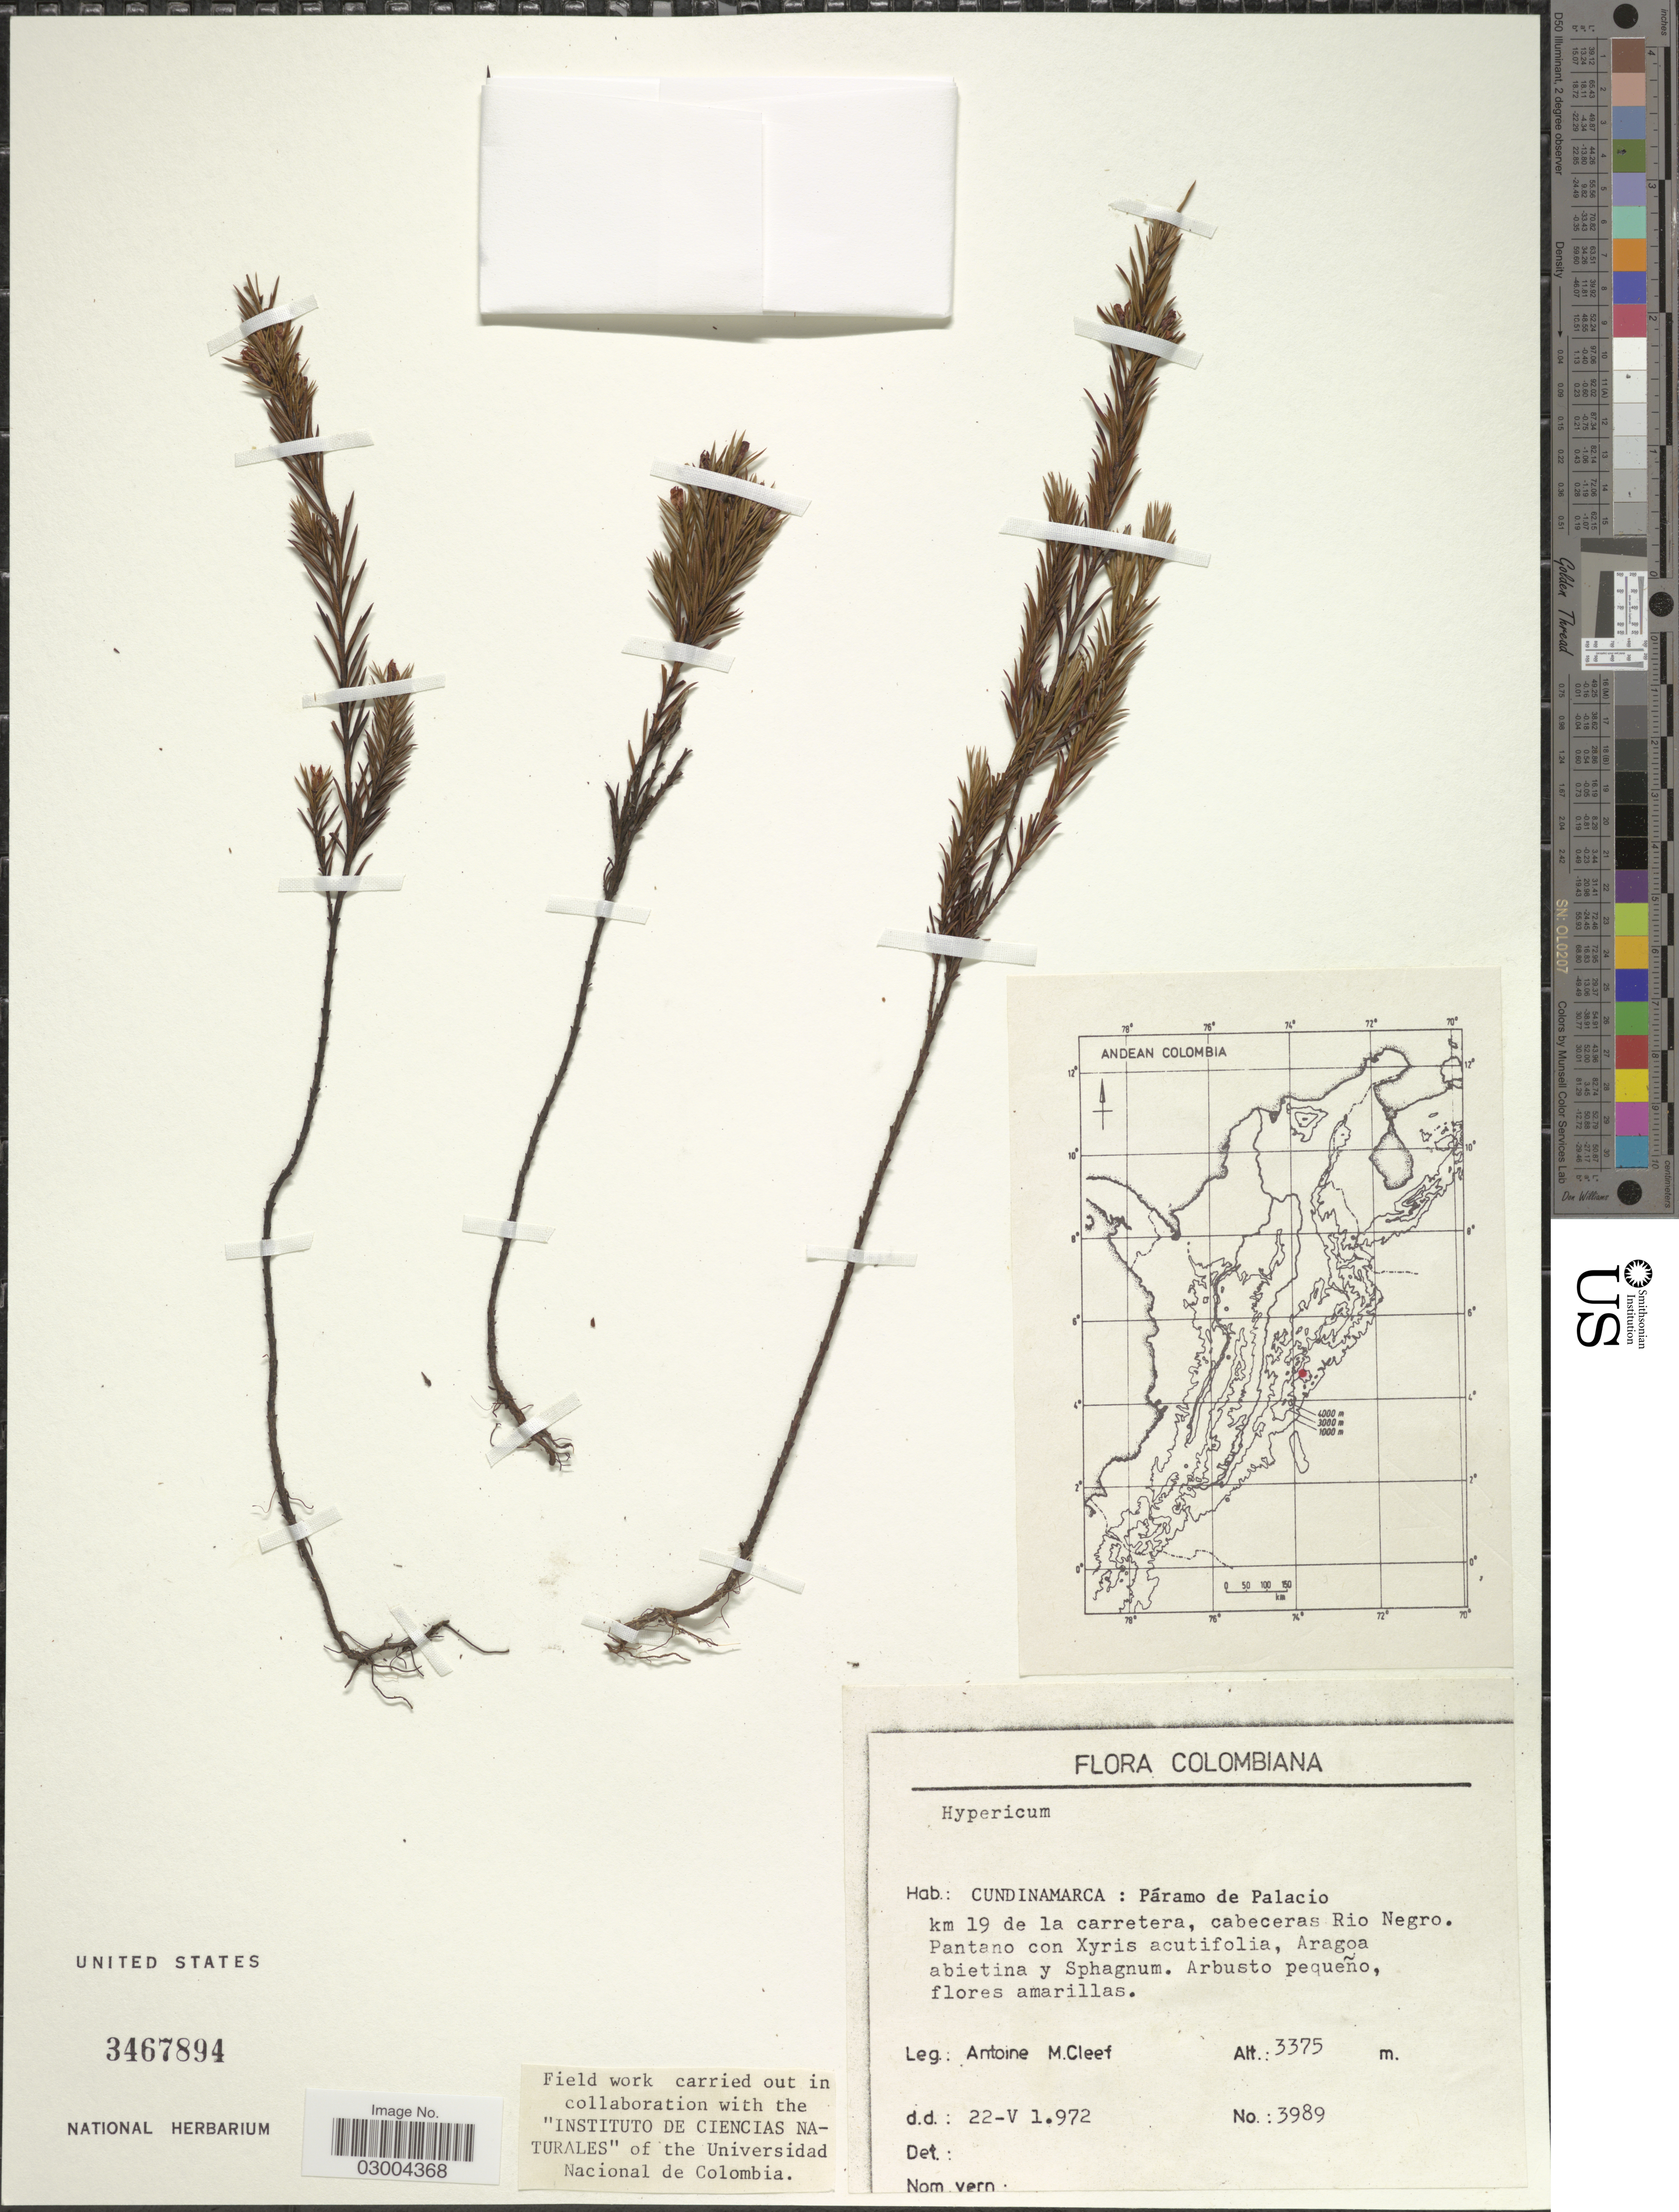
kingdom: Plantae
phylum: Tracheophyta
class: Magnoliopsida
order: Malpighiales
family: Hypericaceae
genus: Hypericum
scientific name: Hypericum sp.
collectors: A. M. Cleef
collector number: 3989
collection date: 1972-05-22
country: Colombia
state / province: Cundinamarca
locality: Páramo de Palacio km 19 de la carretera, cabeceras Rio Negro.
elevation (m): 3375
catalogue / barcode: US 3467894